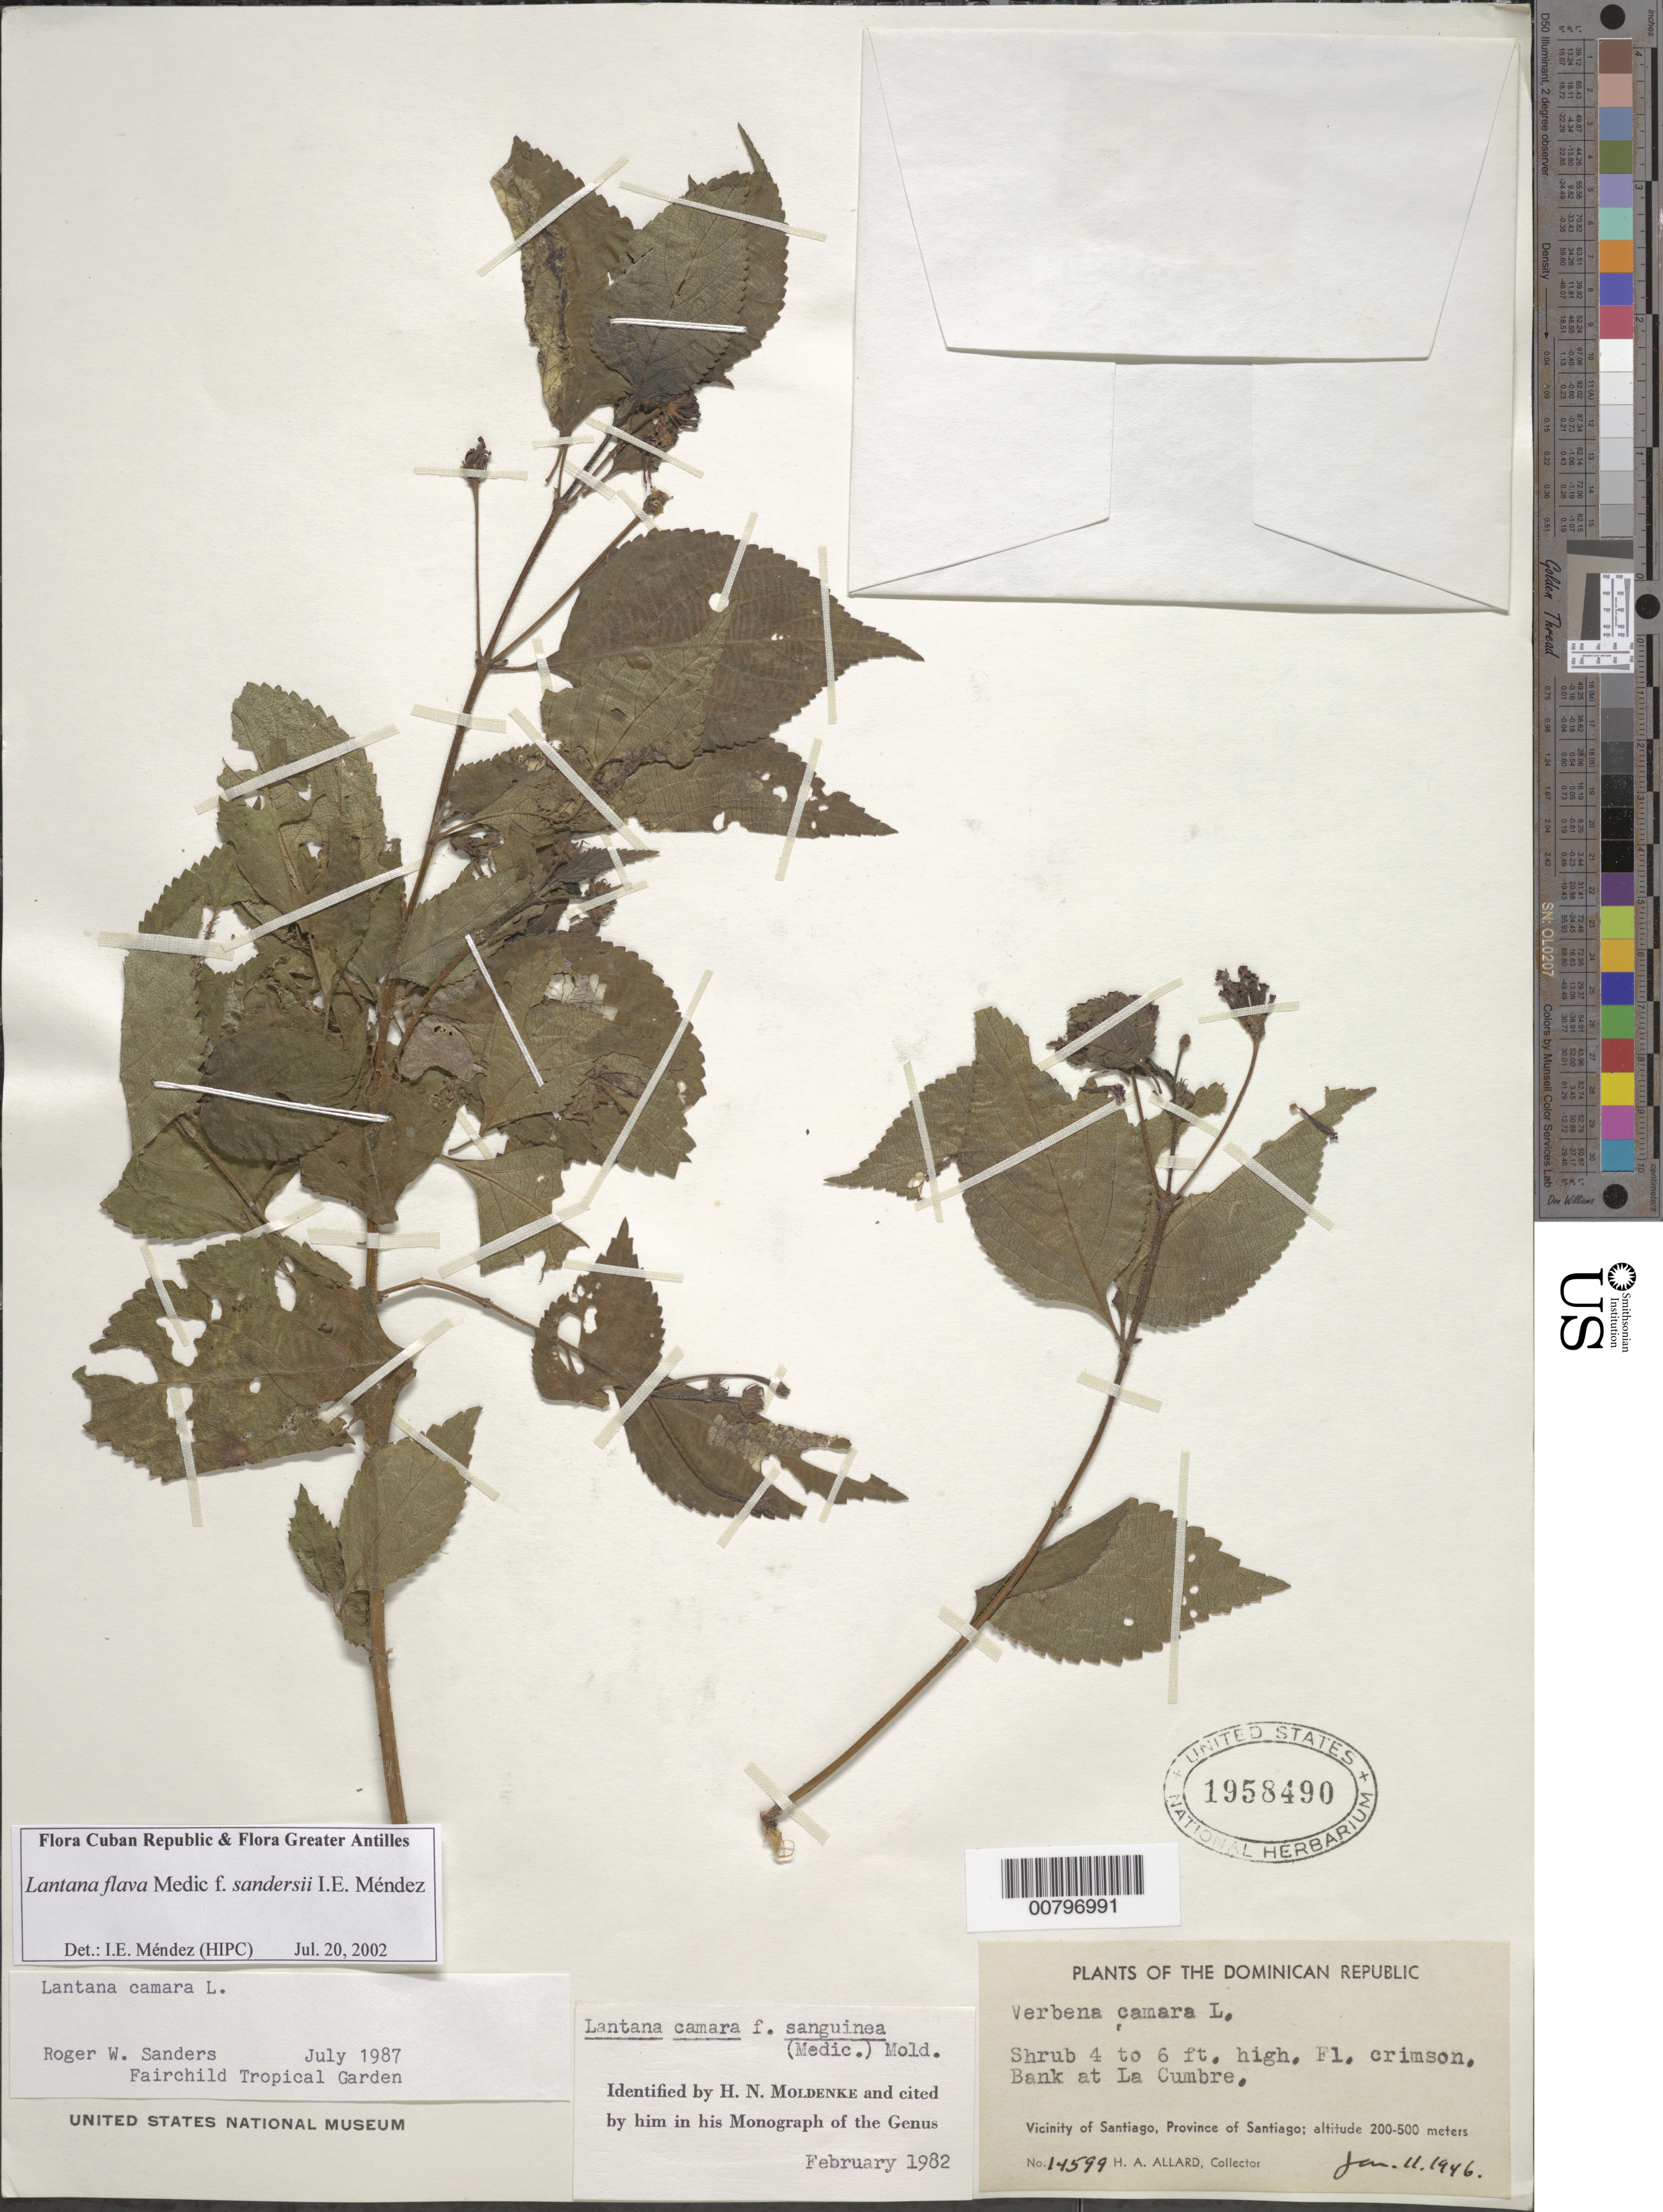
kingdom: Plantae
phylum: Tracheophyta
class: Magnoliopsida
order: Lamiales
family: Verbenaceae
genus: Lantana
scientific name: Lantana flava f. sandersii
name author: I.E. Méndez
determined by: Méndez, Isidro E., (HIPC)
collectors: H. A. Allard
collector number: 14599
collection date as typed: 11 Jan 1946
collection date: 1946-01-11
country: Dominican Republic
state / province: Santiago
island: Hispaniola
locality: vicinity of Santiago, bank at La Cumbre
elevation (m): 200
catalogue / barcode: US 1958490